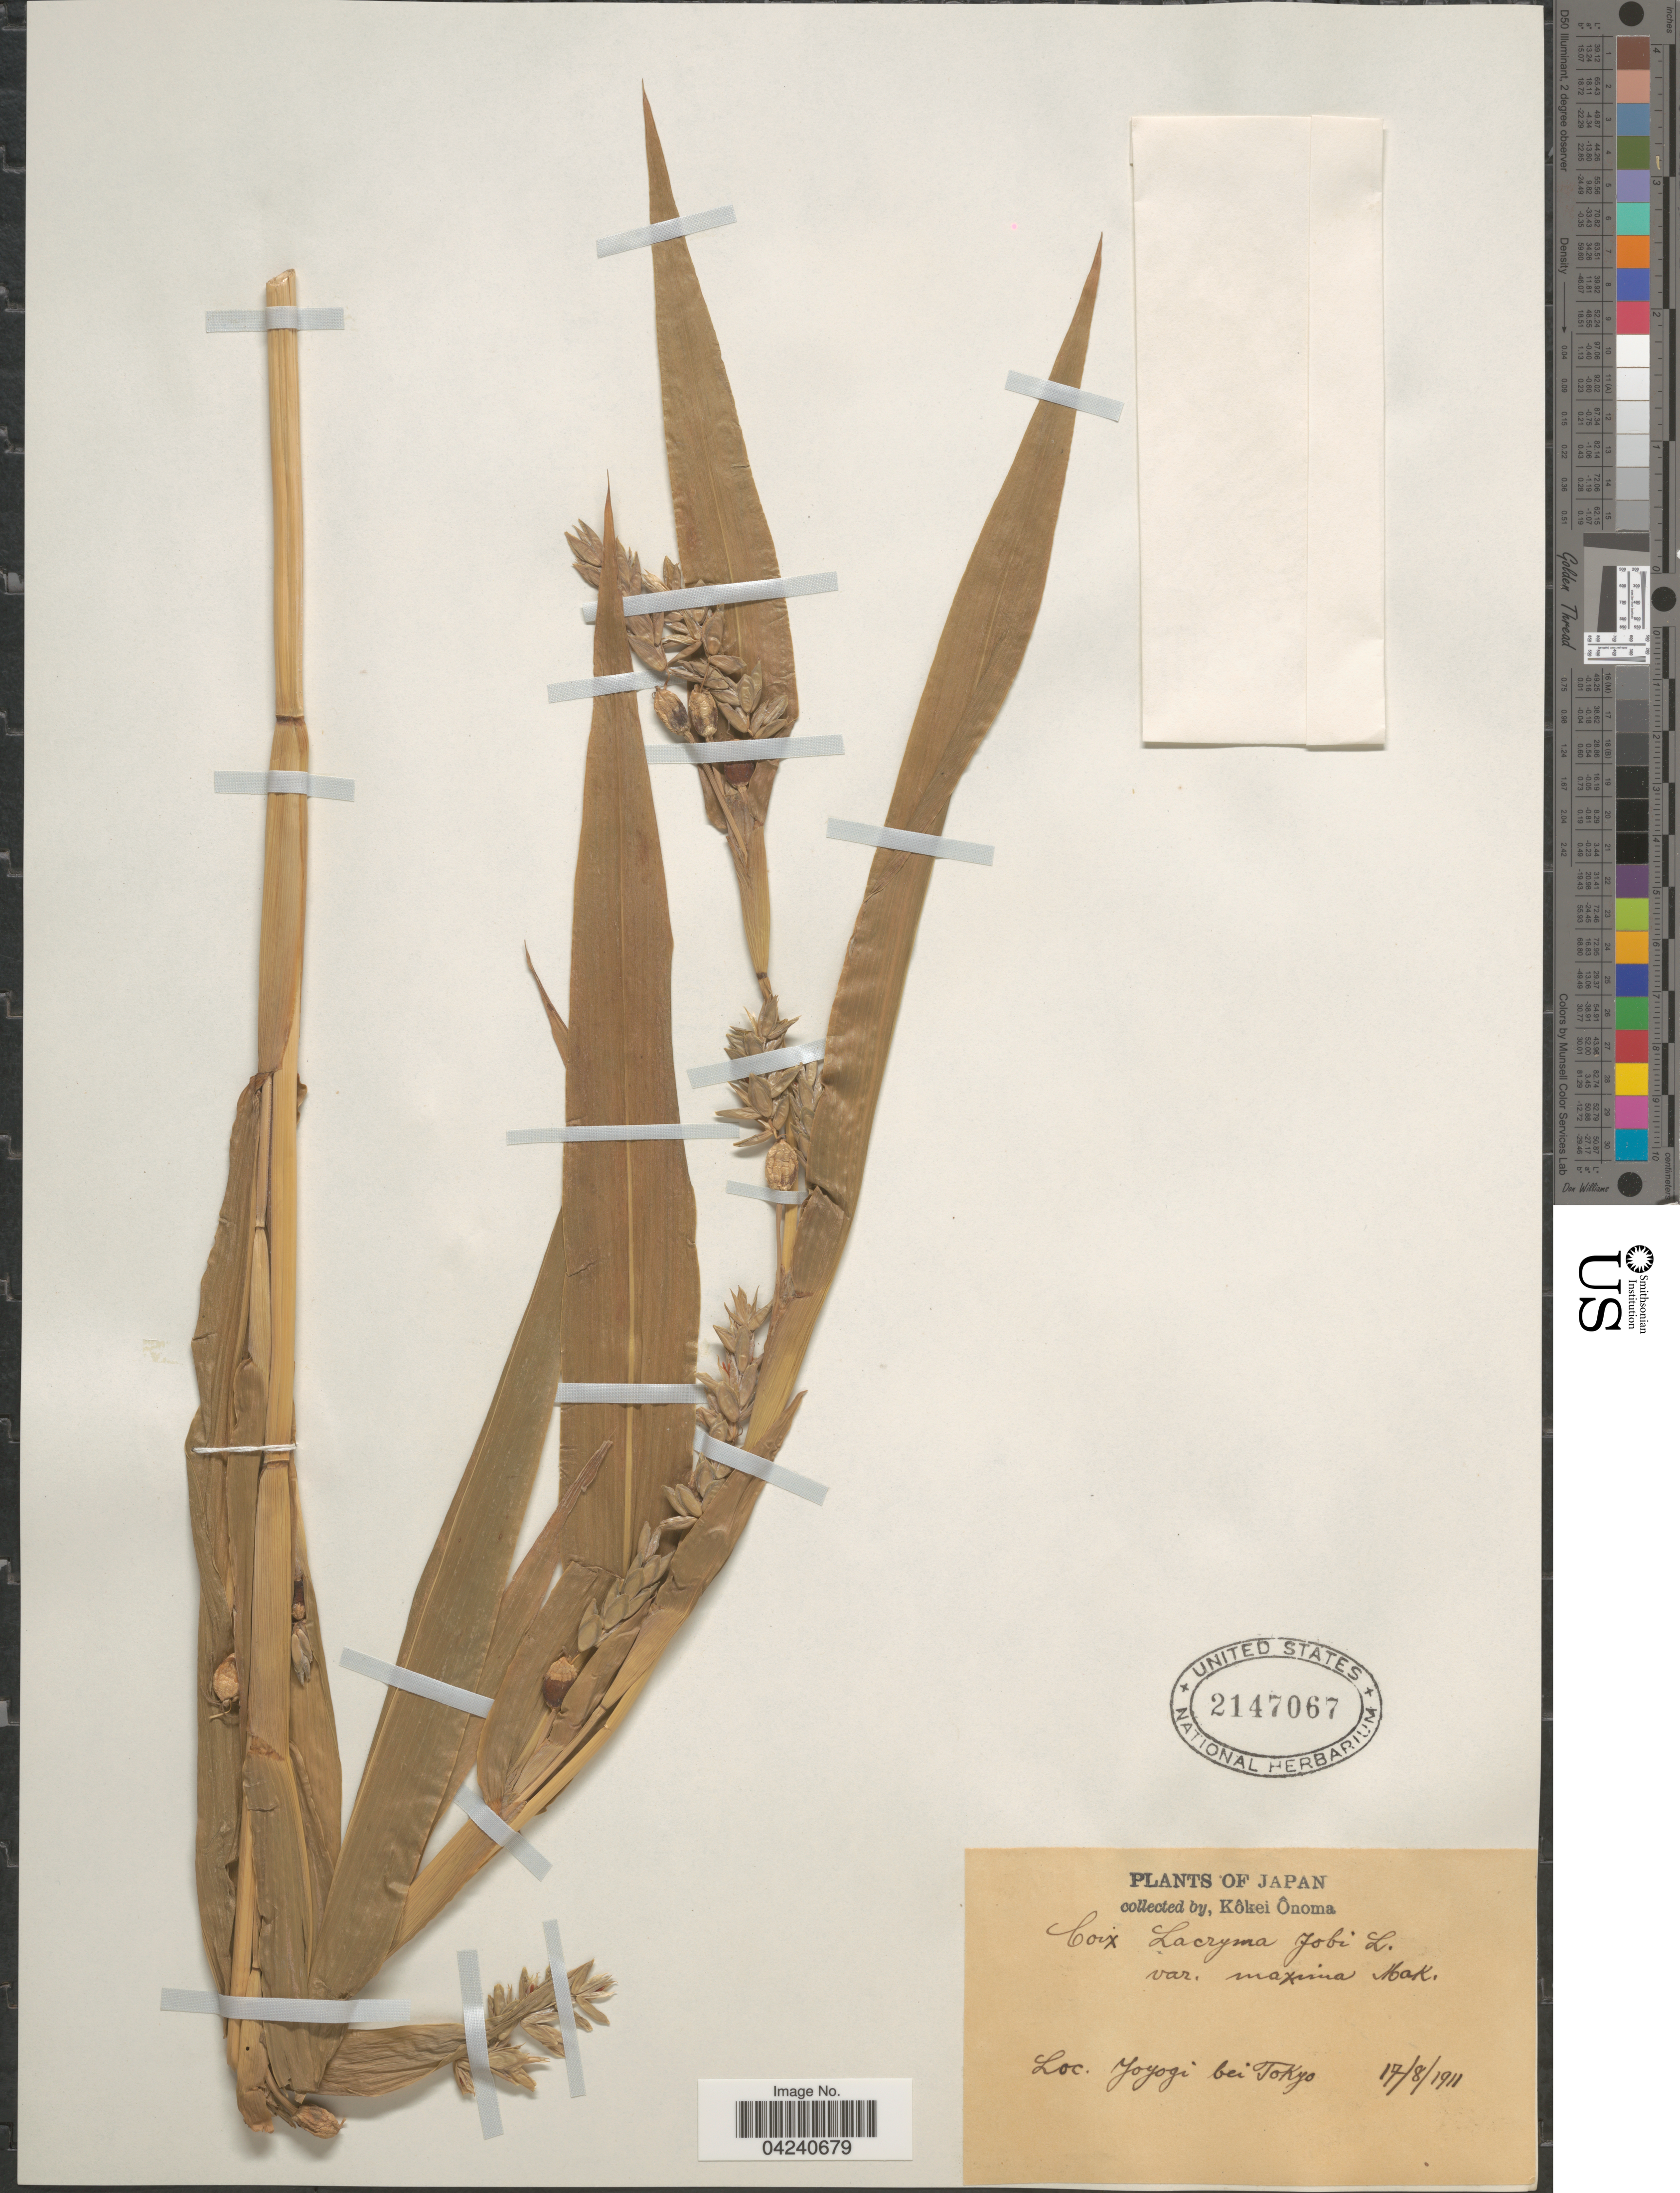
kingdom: Plantae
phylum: Tracheophyta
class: Liliopsida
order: Poales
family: Poaceae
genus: Coix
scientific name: Coix lacryma-jobi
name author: L.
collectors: K. Onoma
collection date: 1911-08-17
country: Japan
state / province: Tokyo, Federal City of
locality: Yoyogi bei Tokyo.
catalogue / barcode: US 2147067